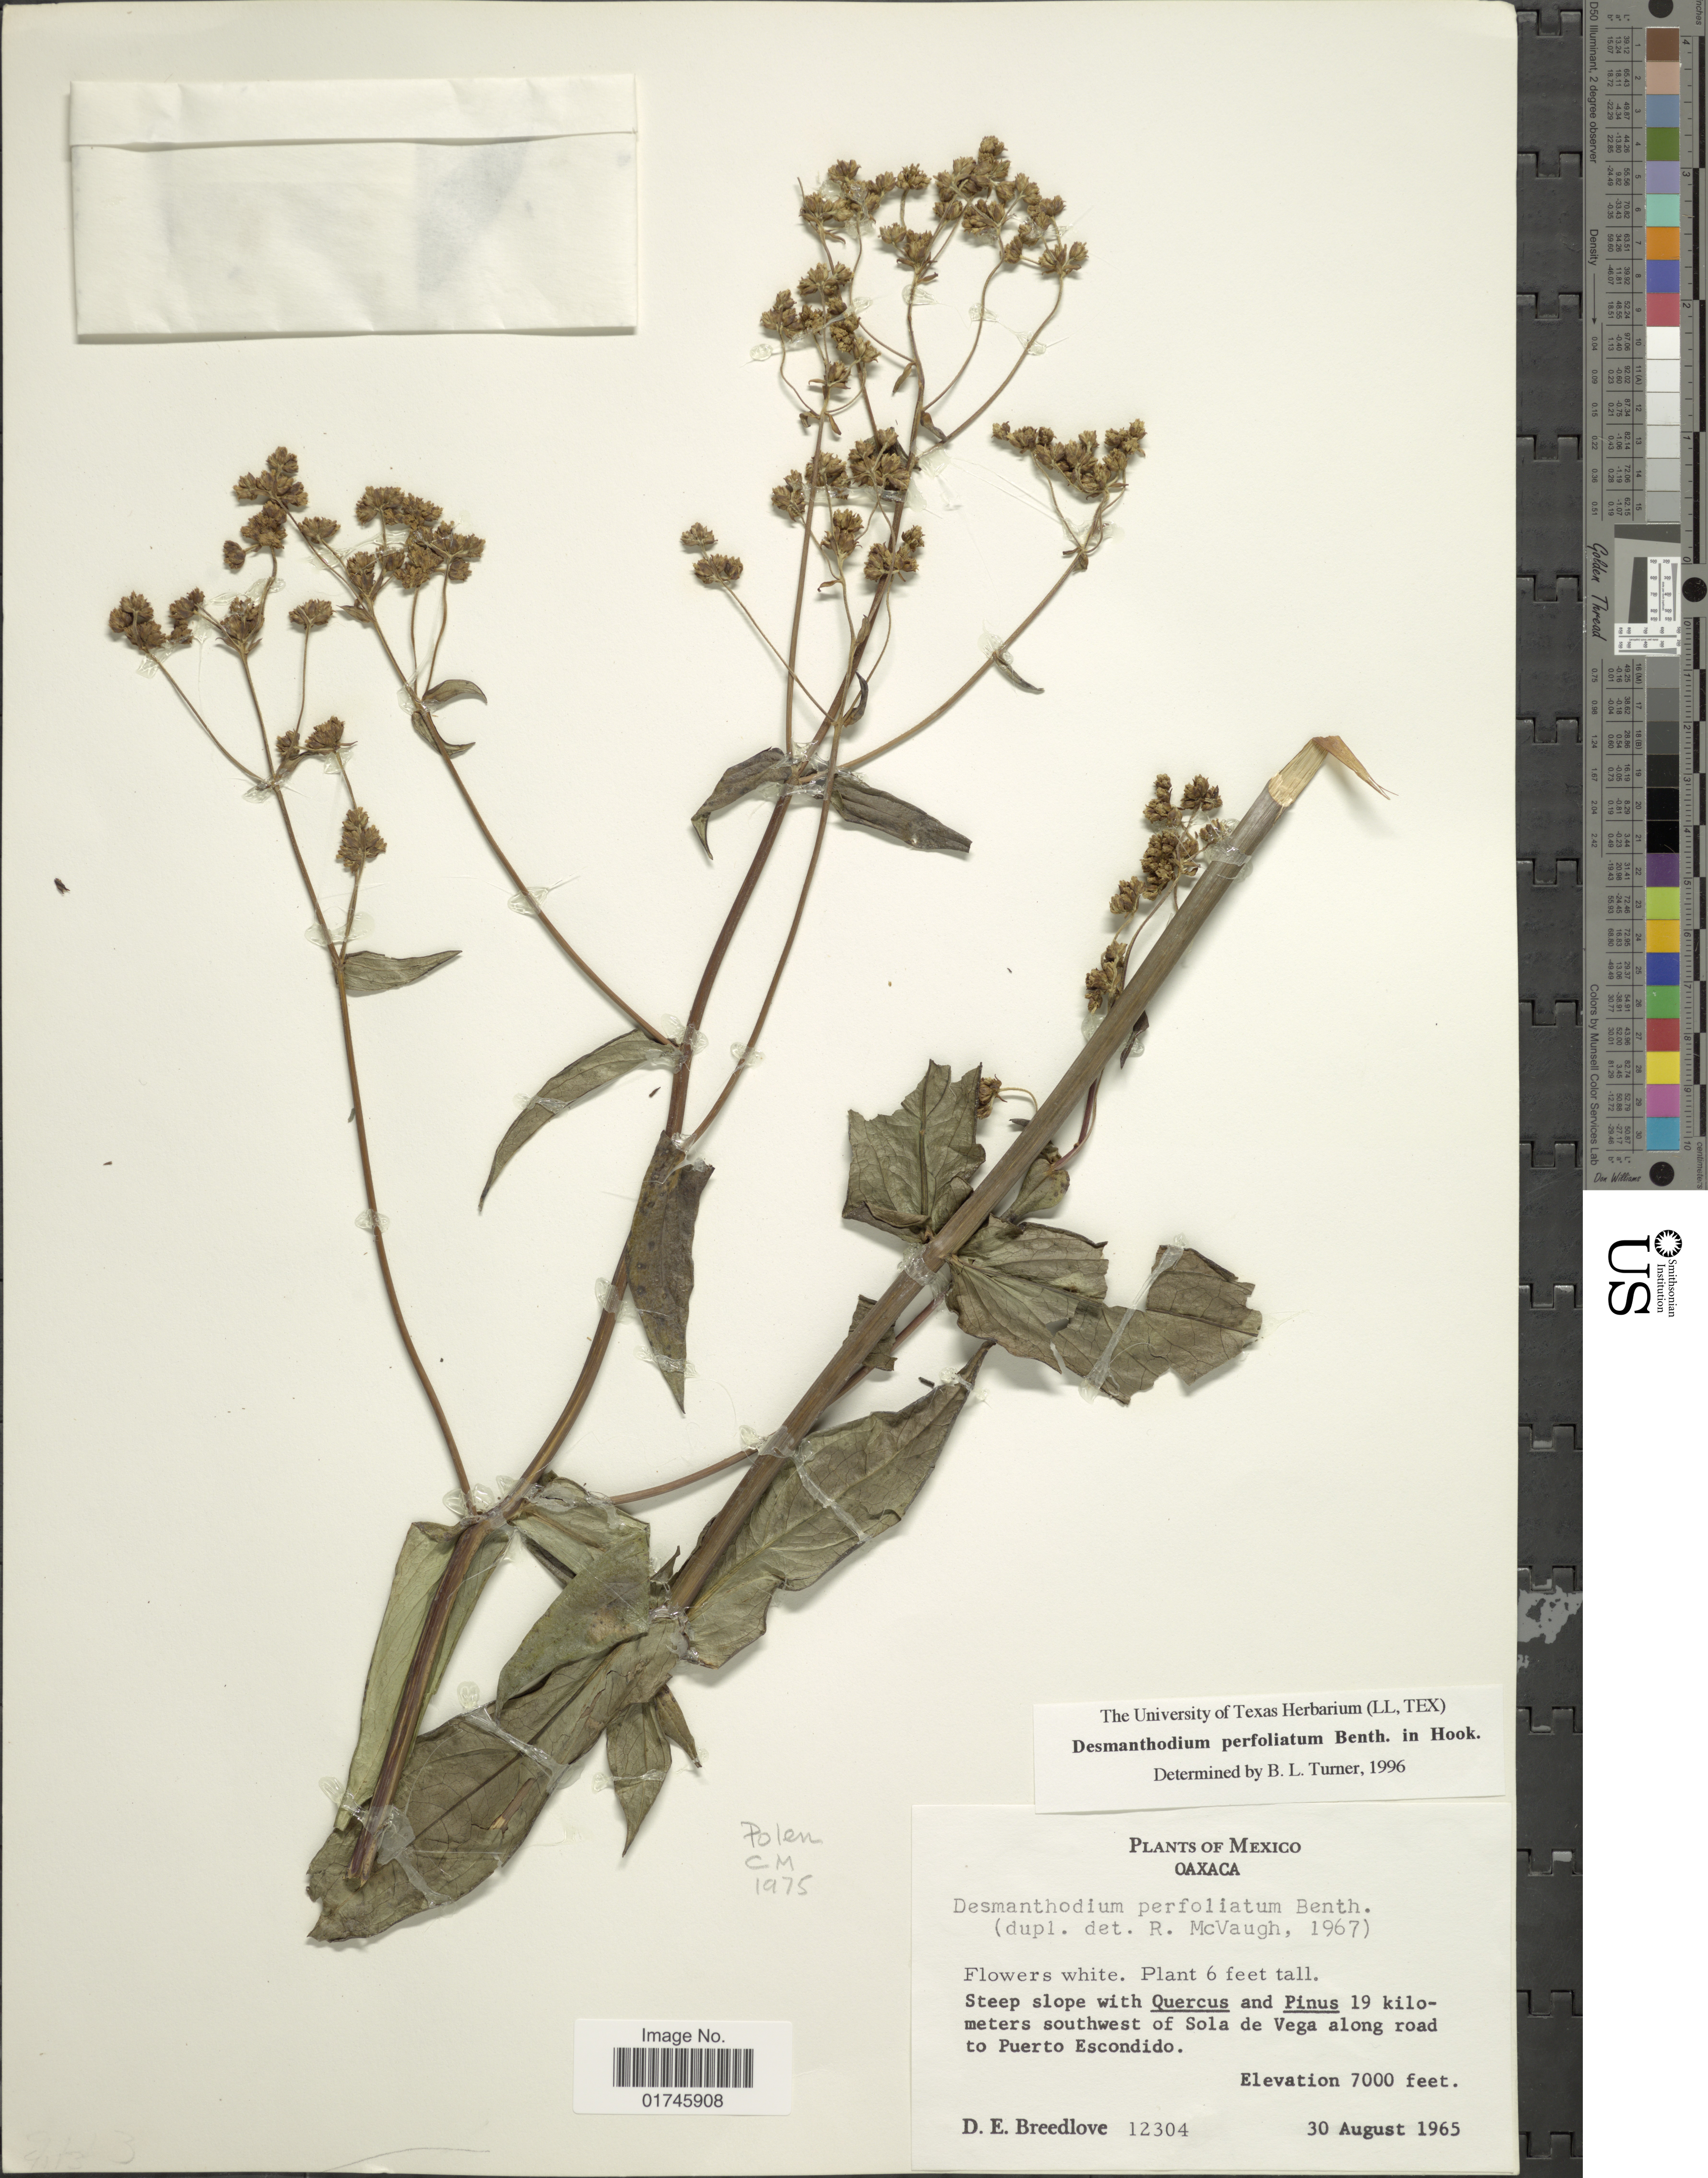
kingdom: Plantae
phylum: Tracheophyta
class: Magnoliopsida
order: Asterales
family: Asteraceae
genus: Desmanthodium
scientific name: Desmanthodium perfoliatum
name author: Benth.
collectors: D. E. Breedlove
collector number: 12304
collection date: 1965-08-30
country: Mexico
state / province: Oaxaca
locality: Mexico. Oaxaca. Steep slope with Quercus and Pinas 19 kilometers southwest of Sola de Vega along road to Puerto Escondido.